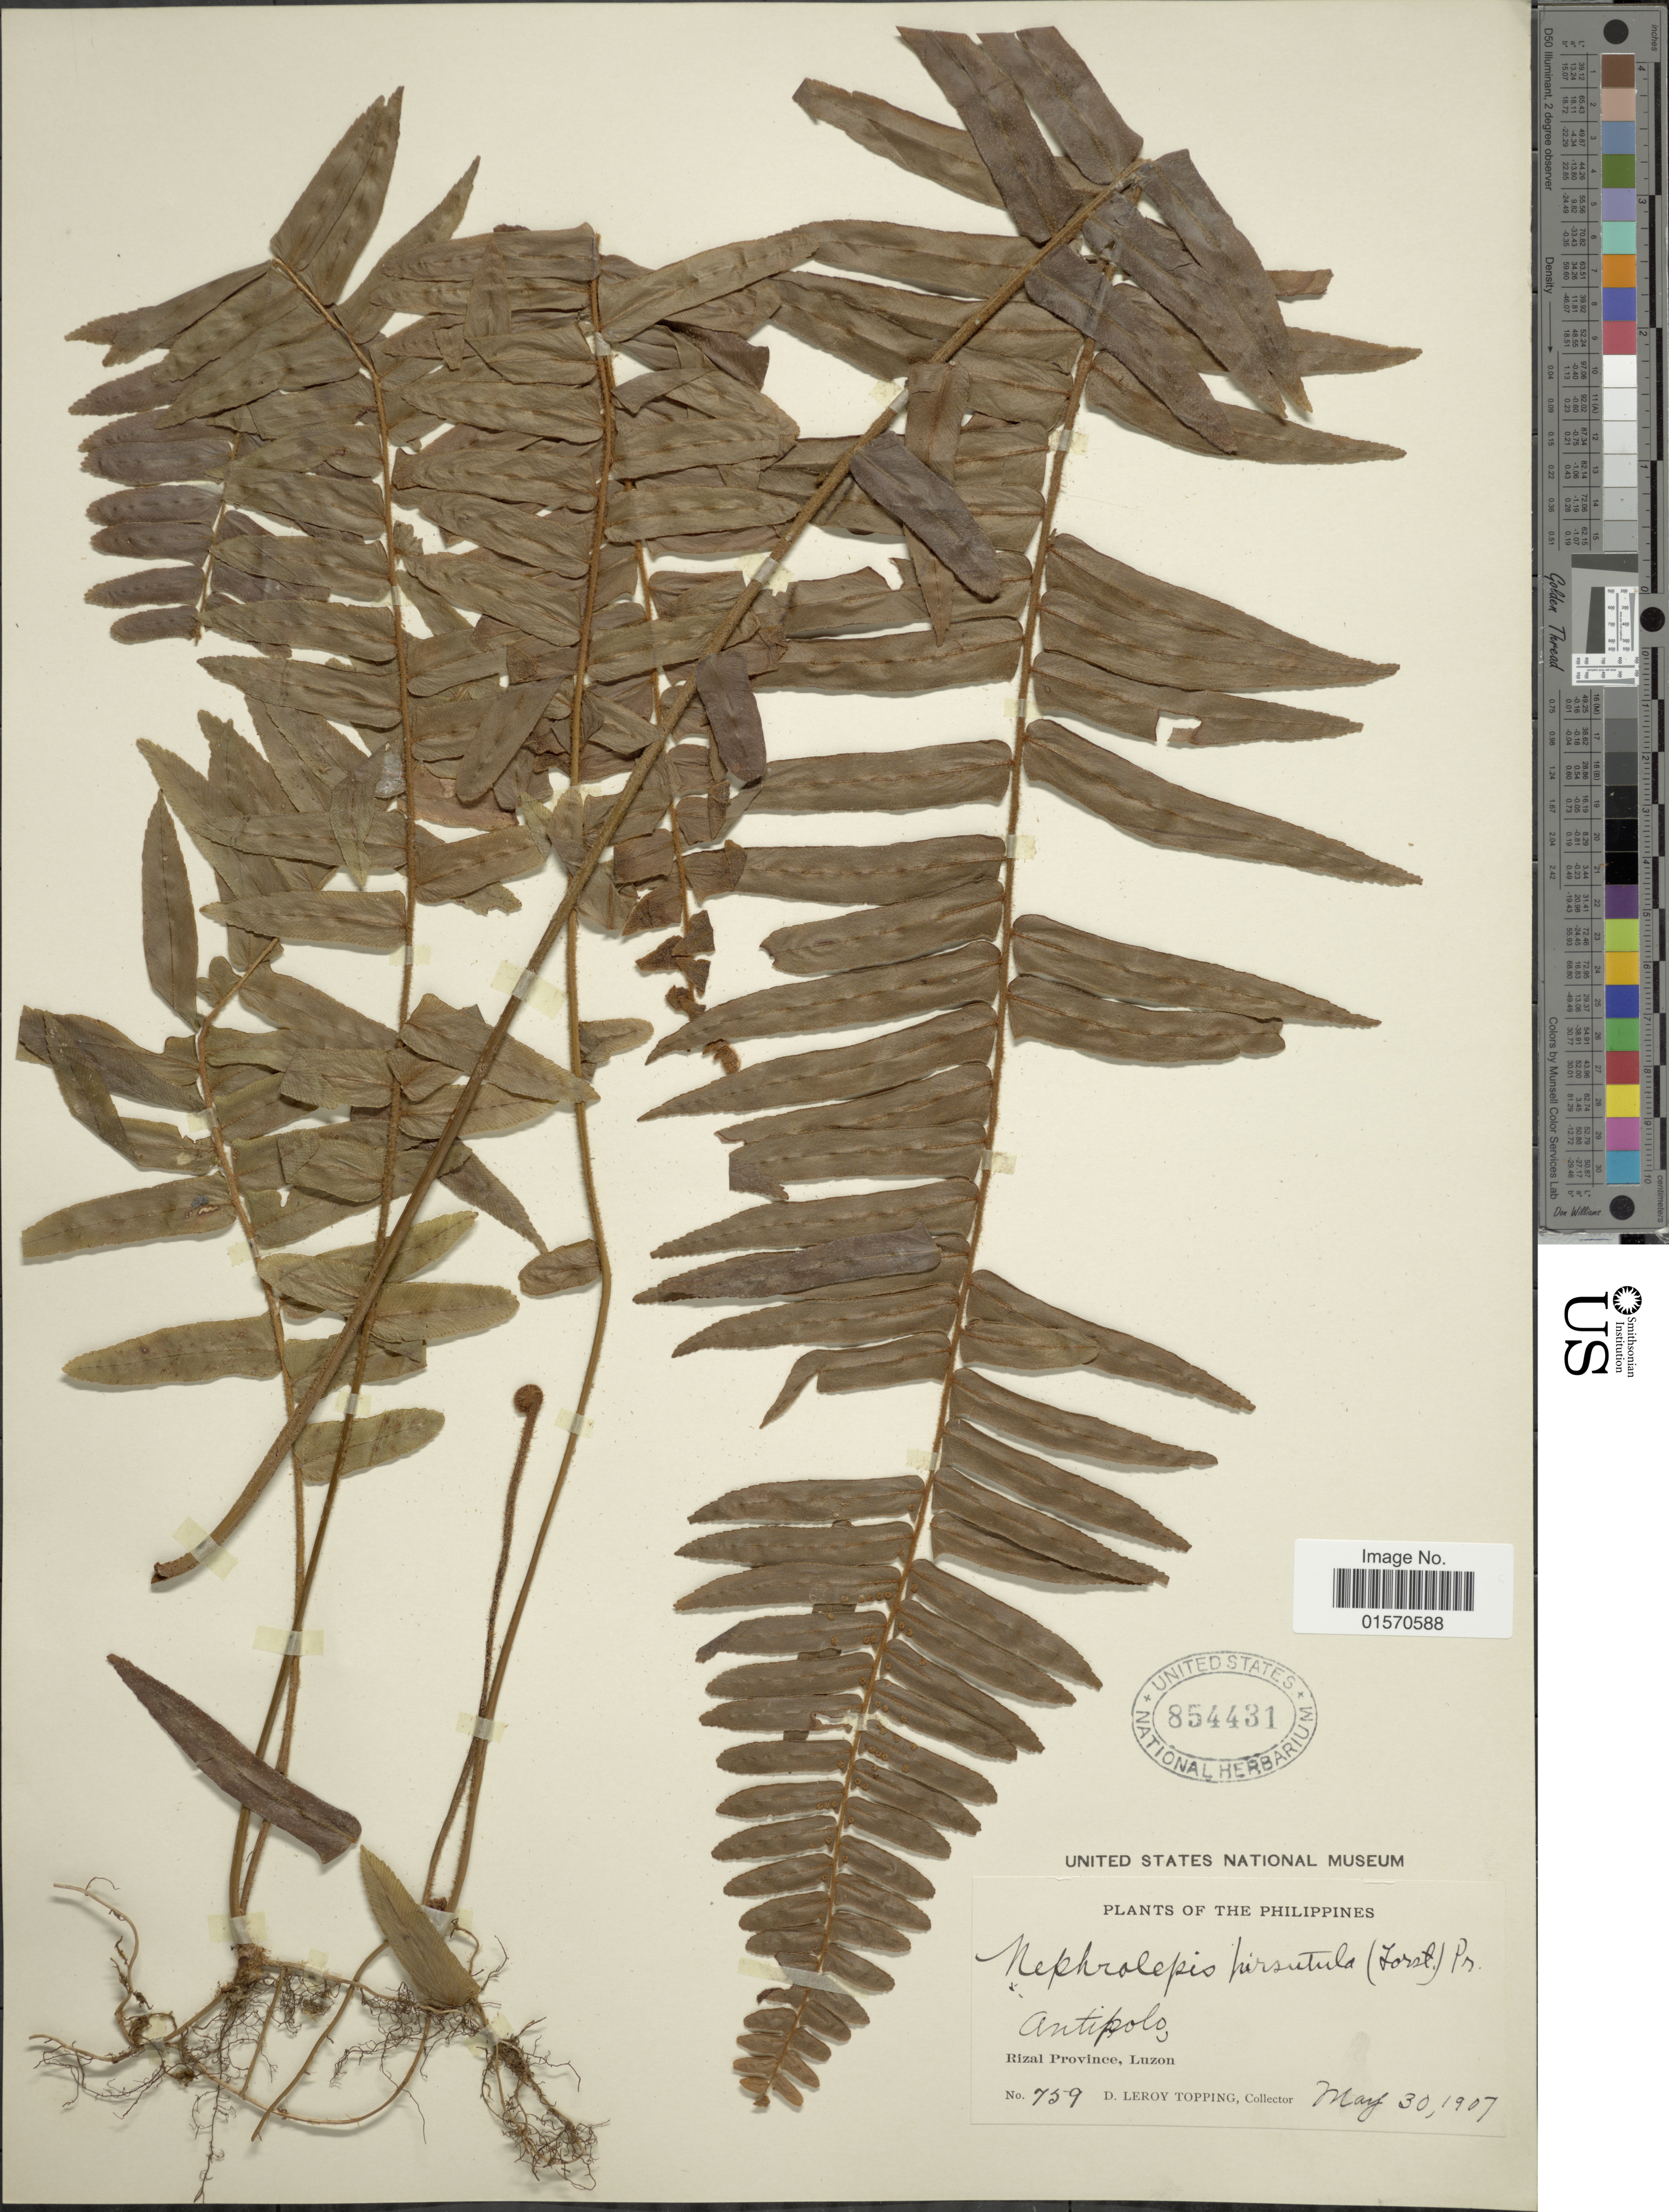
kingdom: Plantae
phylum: Tracheophyta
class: Polypodiopsida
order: Polypodiales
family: Nephrolepidaceae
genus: Nephrolepis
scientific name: Nephrolepis hirsutula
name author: (G. Forst.) C. Presl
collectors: D. L. Topping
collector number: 759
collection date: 1907-05-30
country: Philippines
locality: Antipolo, Rizal Province, Luzon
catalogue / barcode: US 854431